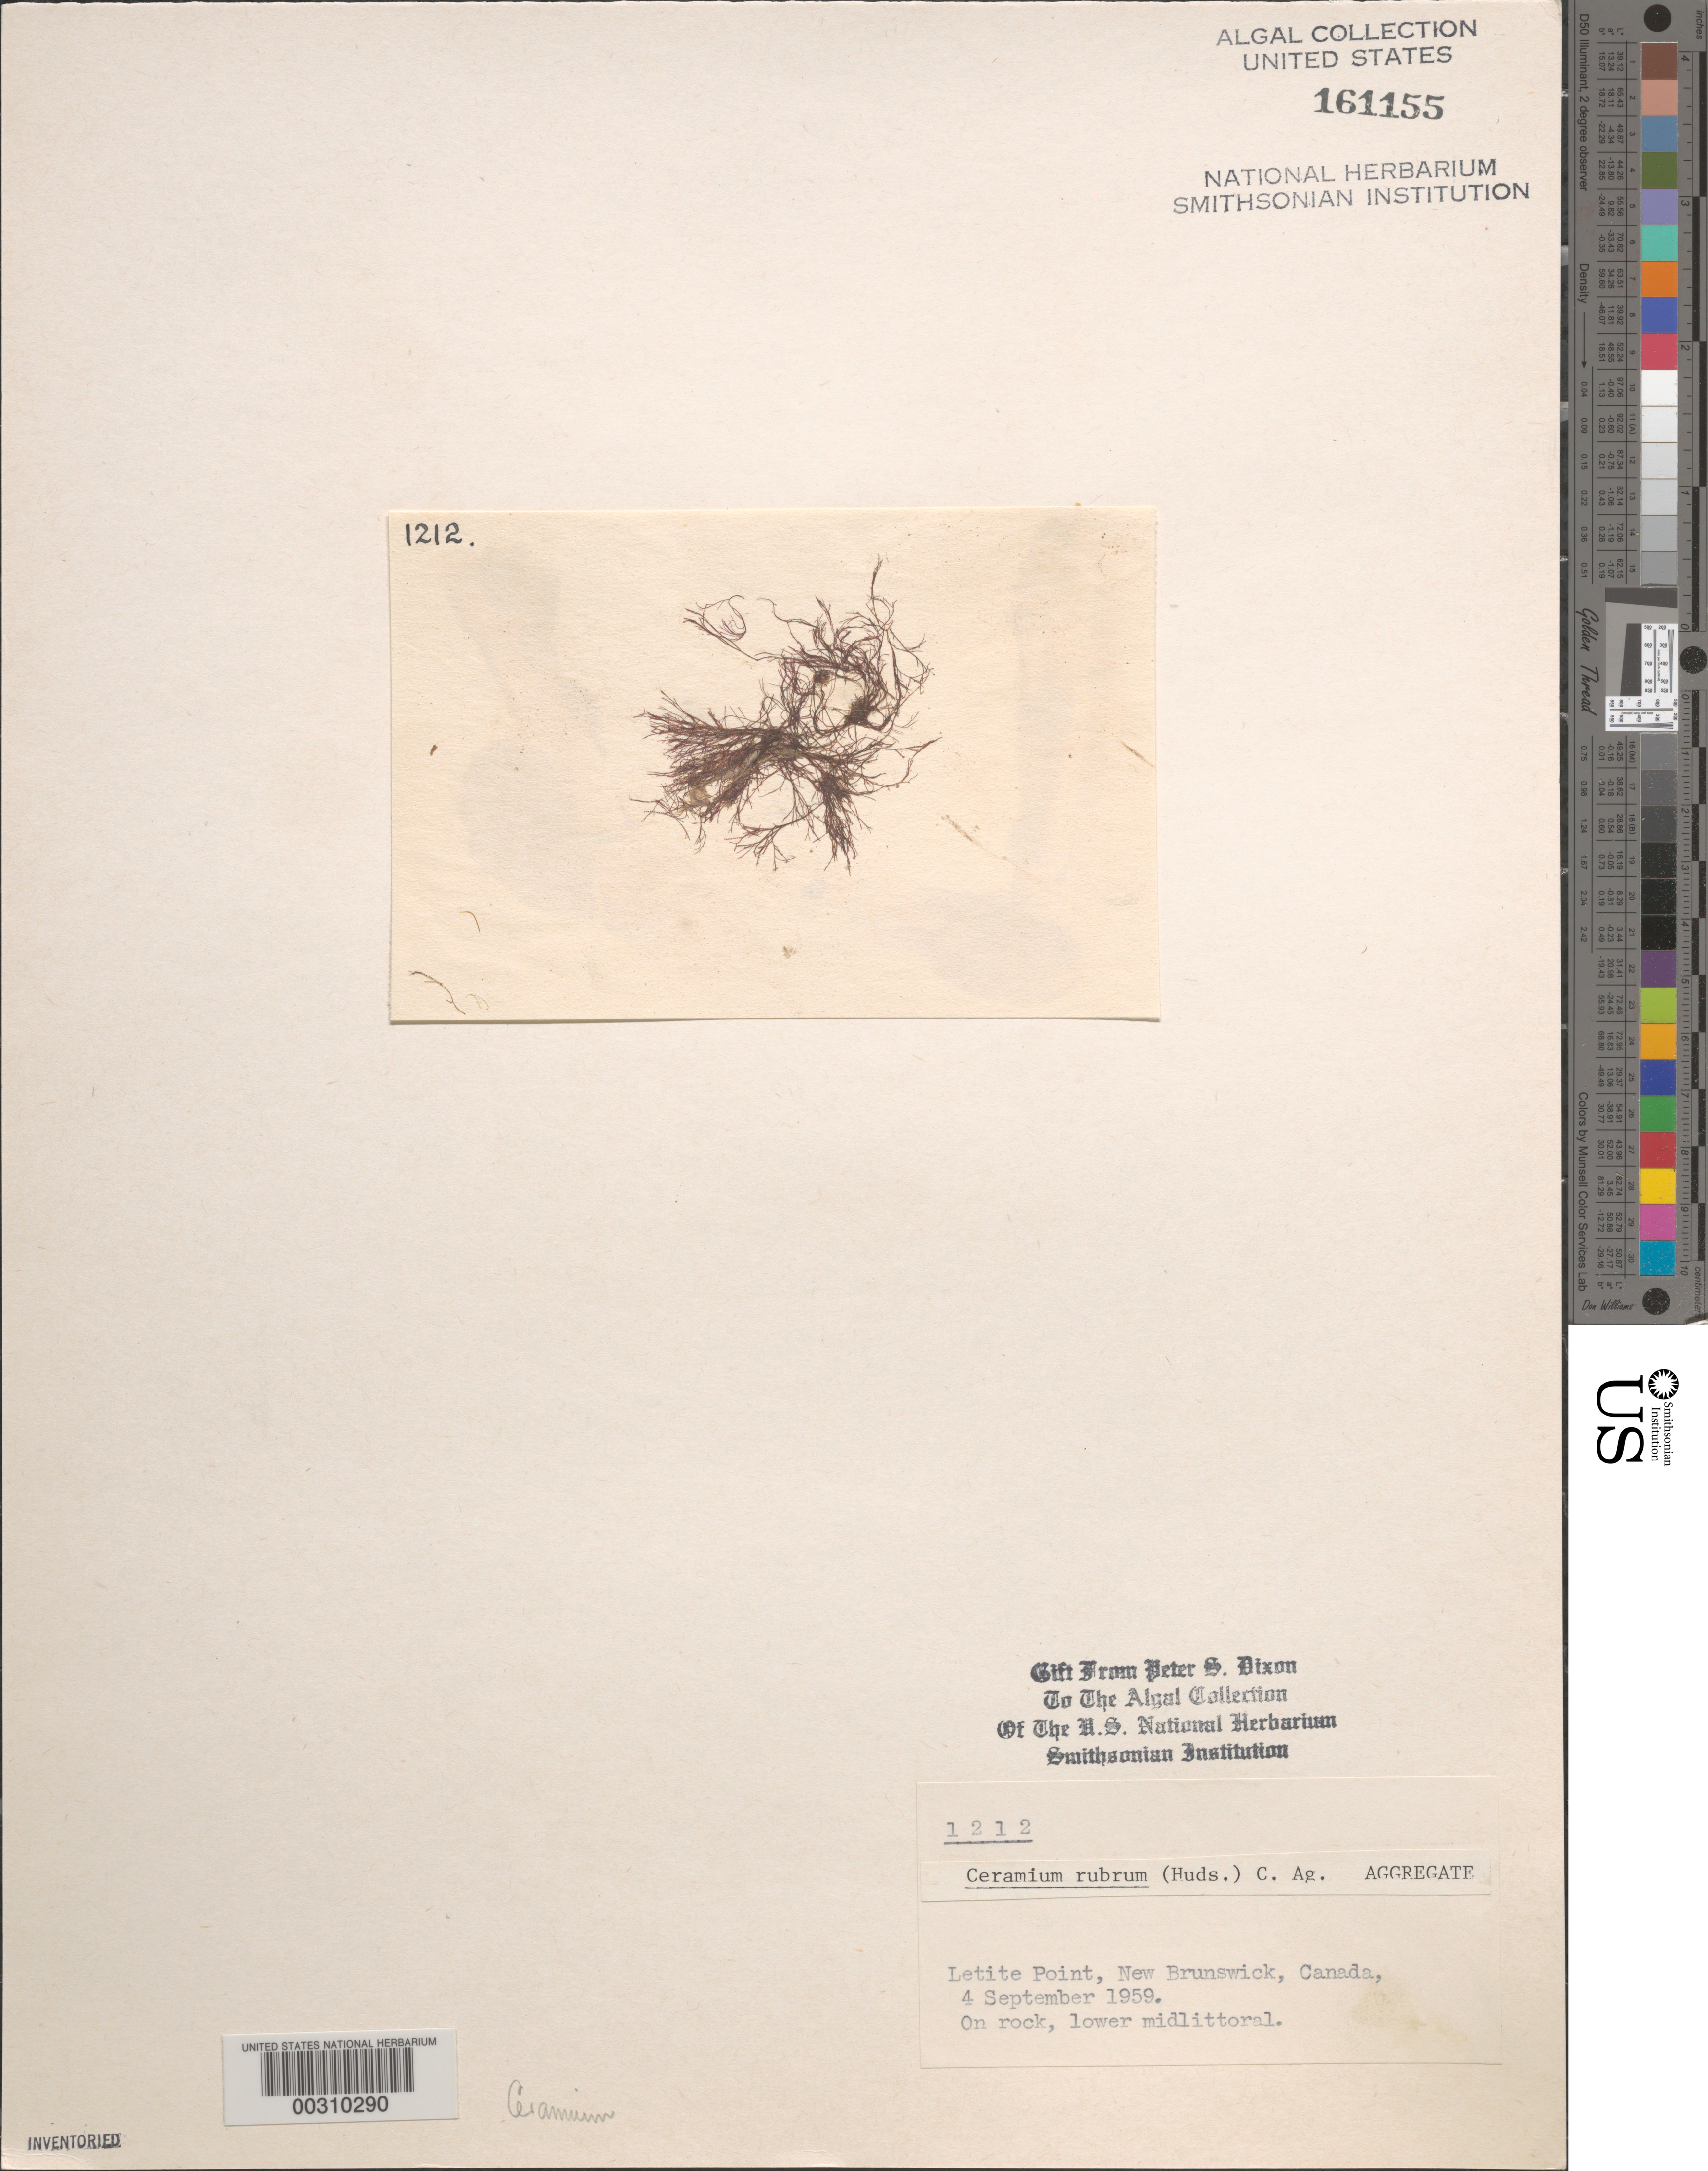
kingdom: Plantae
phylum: Rhodophyta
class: Florideophyceae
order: Ceramiales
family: Ceramiaceae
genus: Ceramium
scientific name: Ceramium rubrum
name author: C. Agardh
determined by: Dixon, P. S.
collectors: P. S. Dixon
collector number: PSD 1212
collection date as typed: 04 Sep 1959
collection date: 1959-09-04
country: Canada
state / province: New Brunswick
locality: Letite point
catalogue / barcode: US 161155